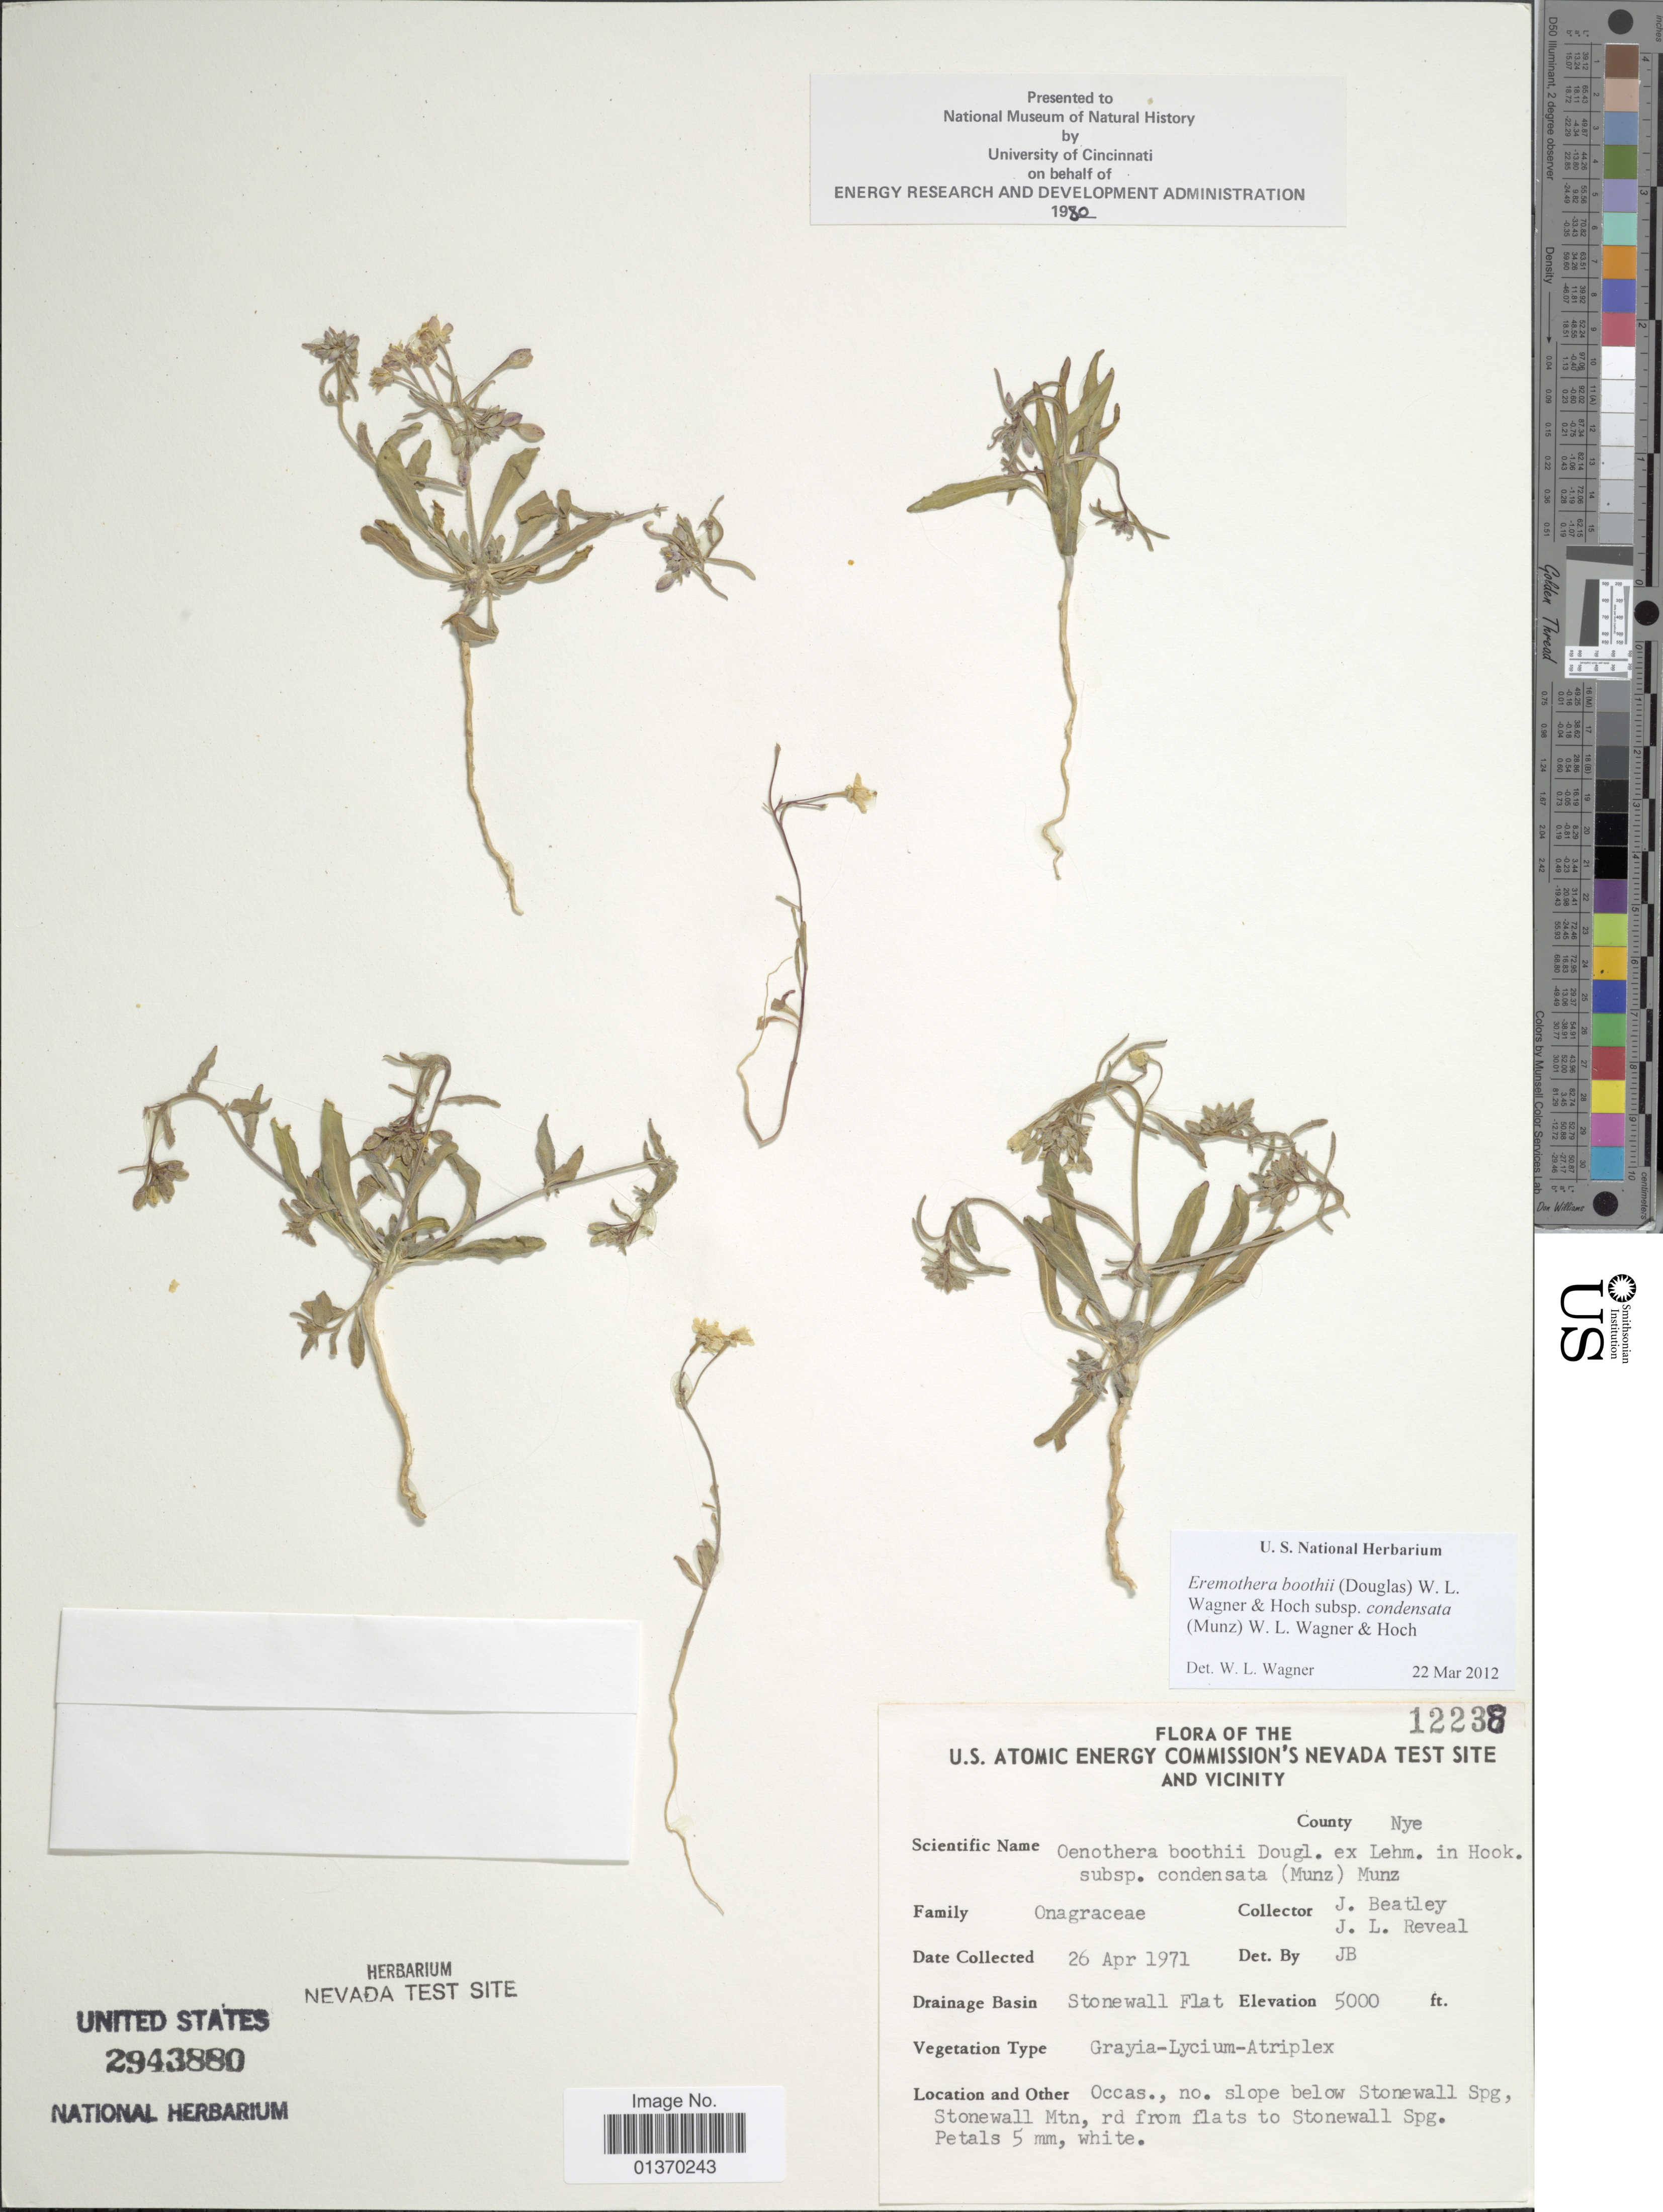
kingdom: Plantae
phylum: Tracheophyta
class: Magnoliopsida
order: Myrtales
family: Onagraceae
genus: Eremothera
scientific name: Eremothera boothii subsp. condensata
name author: (Munz) W.L. Wagner & Hoch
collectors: J. C. Beatley & J. L. Reveal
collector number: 12238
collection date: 1971-04-26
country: United States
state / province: Nevada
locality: U. S. Atomic Energy Commission's Nevada Test Site and Vicinity, Stonewall Flat, Occas. no. slope below Stonewall Spg, Stonewall Mtn, rd from flats to Stonewall Spg. County Nye.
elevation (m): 1524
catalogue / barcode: US 2943880